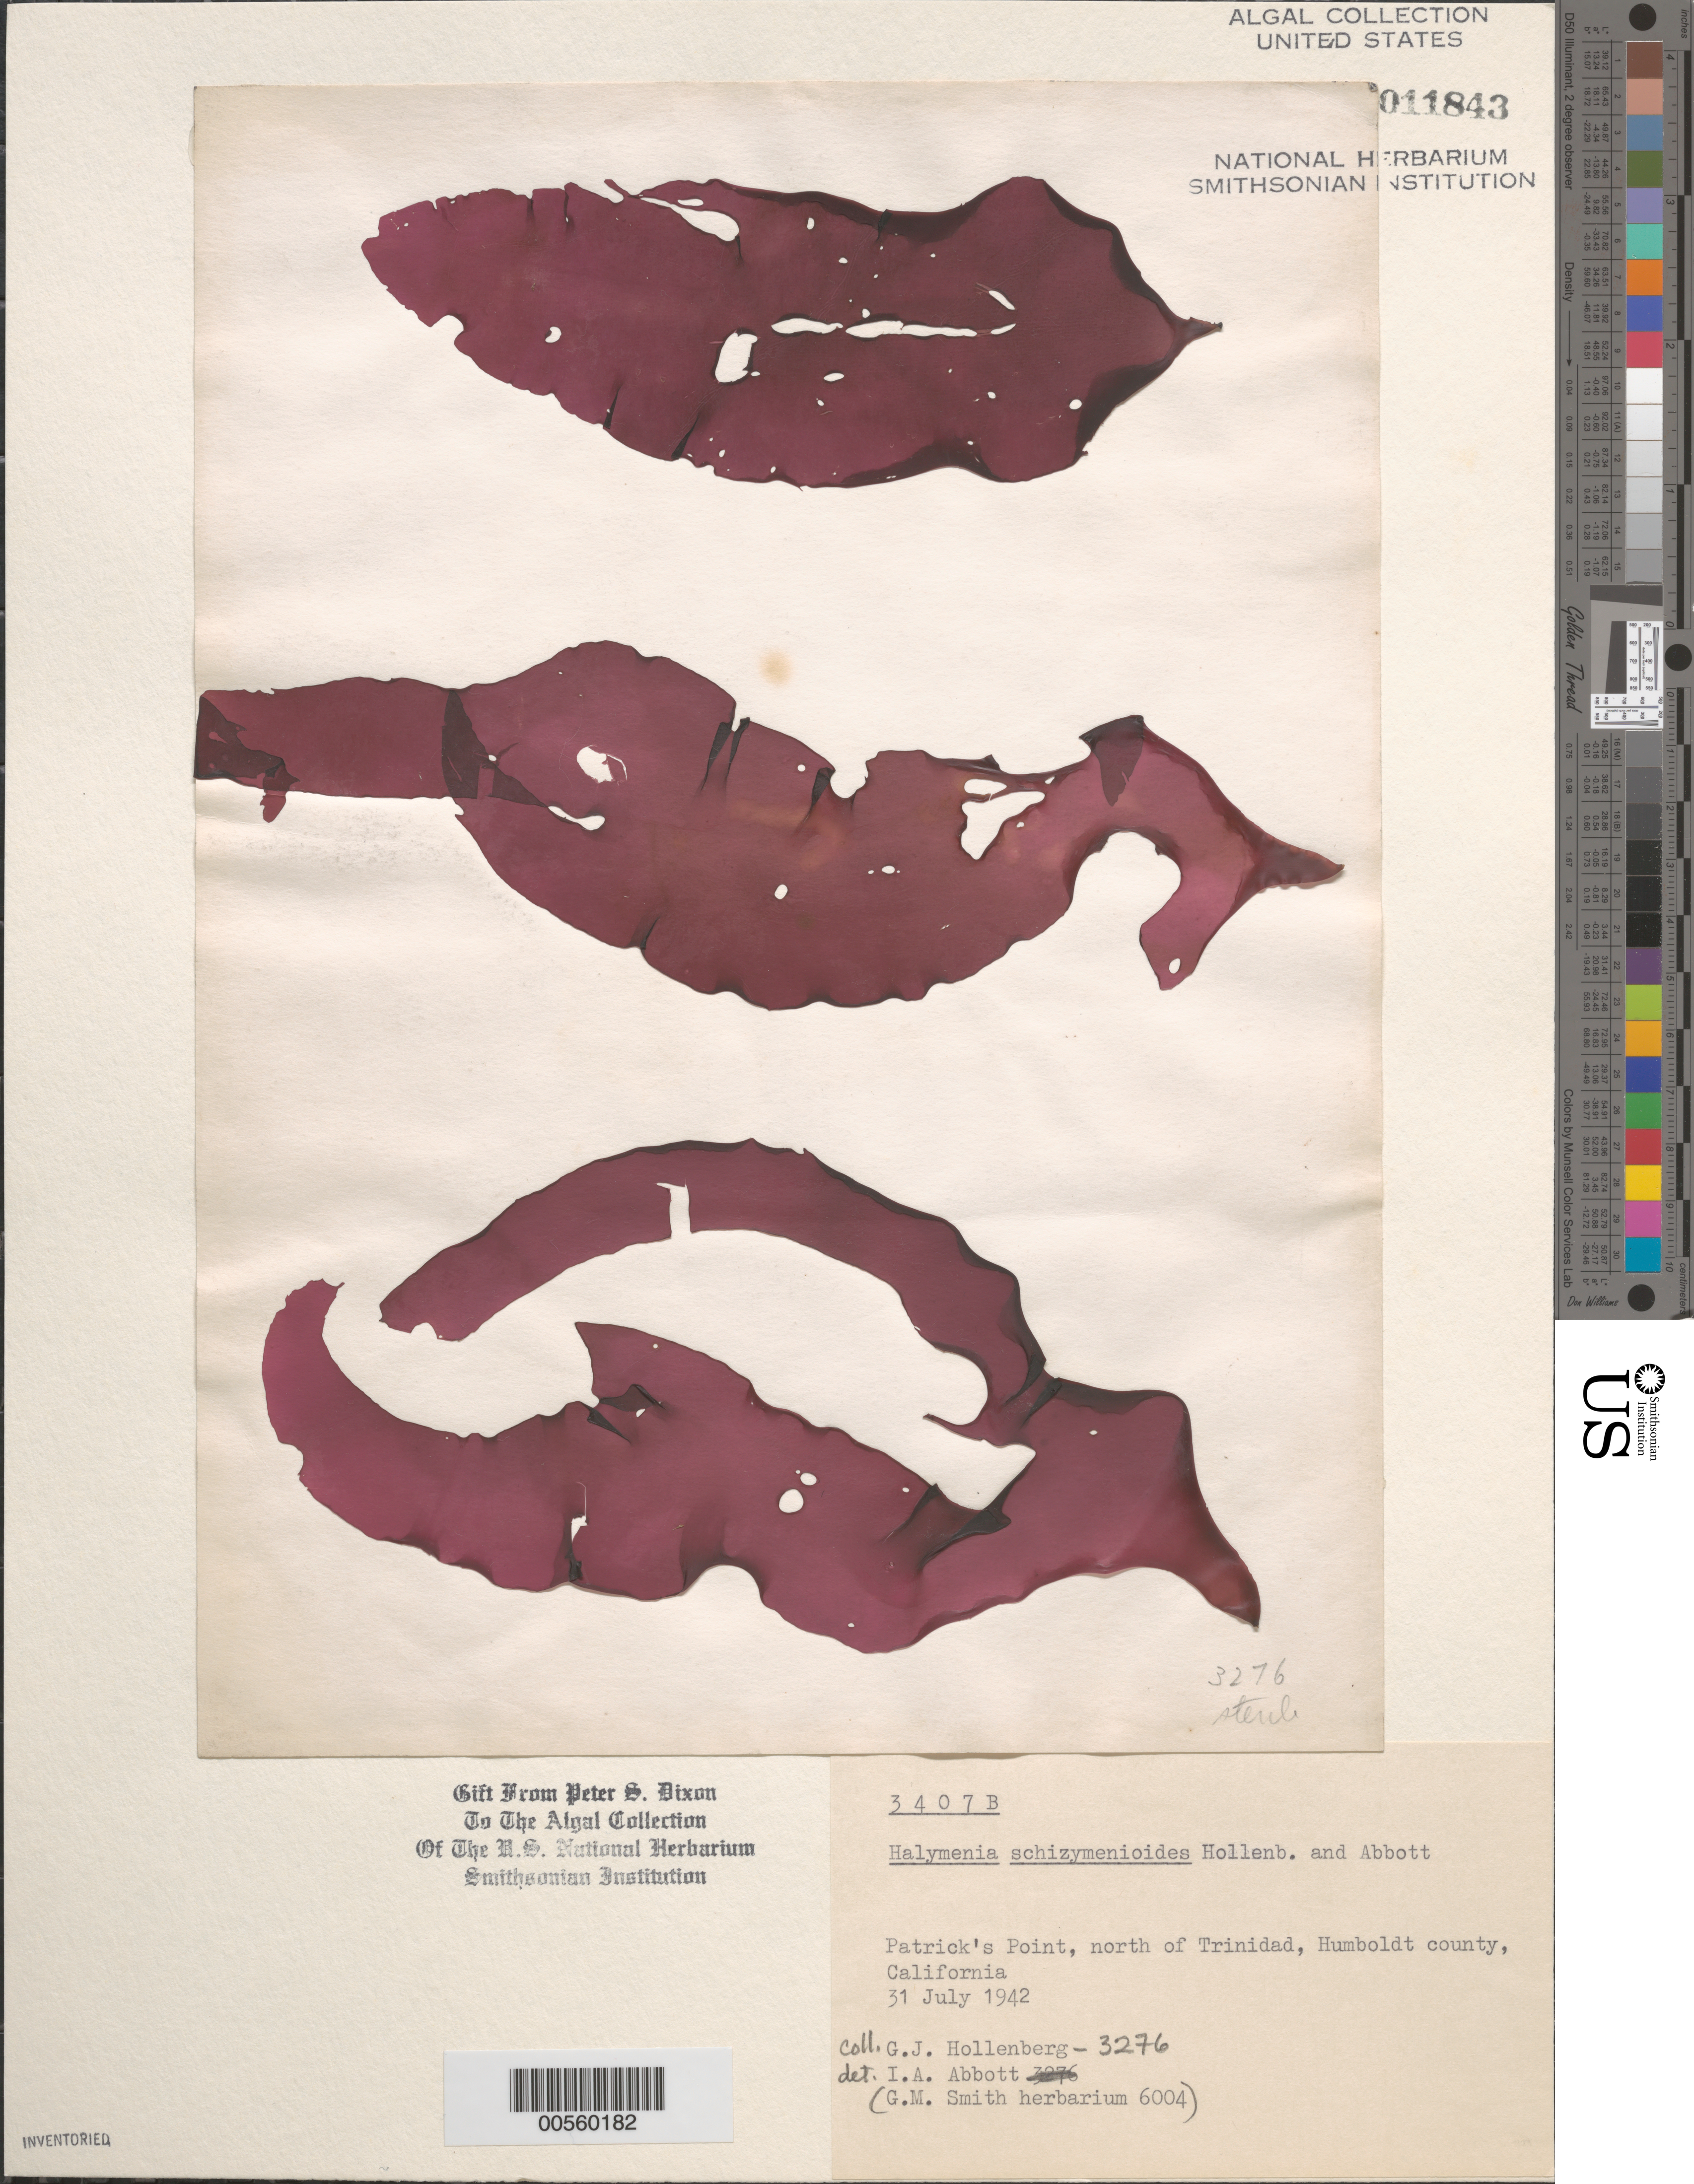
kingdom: Plantae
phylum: Rhodophyta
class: Florideophyceae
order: Halymeniales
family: Halymeniaceae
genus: Halymenia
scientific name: Halymenia schizymenioides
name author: Hollenb. & I.A. Abbott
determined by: Abbott, Isabella A.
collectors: G. Hollenberg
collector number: GJH 3276 & PSD 3407B & GMS 6004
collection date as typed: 31 Jul 1942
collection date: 1942-07-31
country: United States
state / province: California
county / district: Humboldt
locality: Patrick's Point, north of Trinidad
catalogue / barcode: US 11843